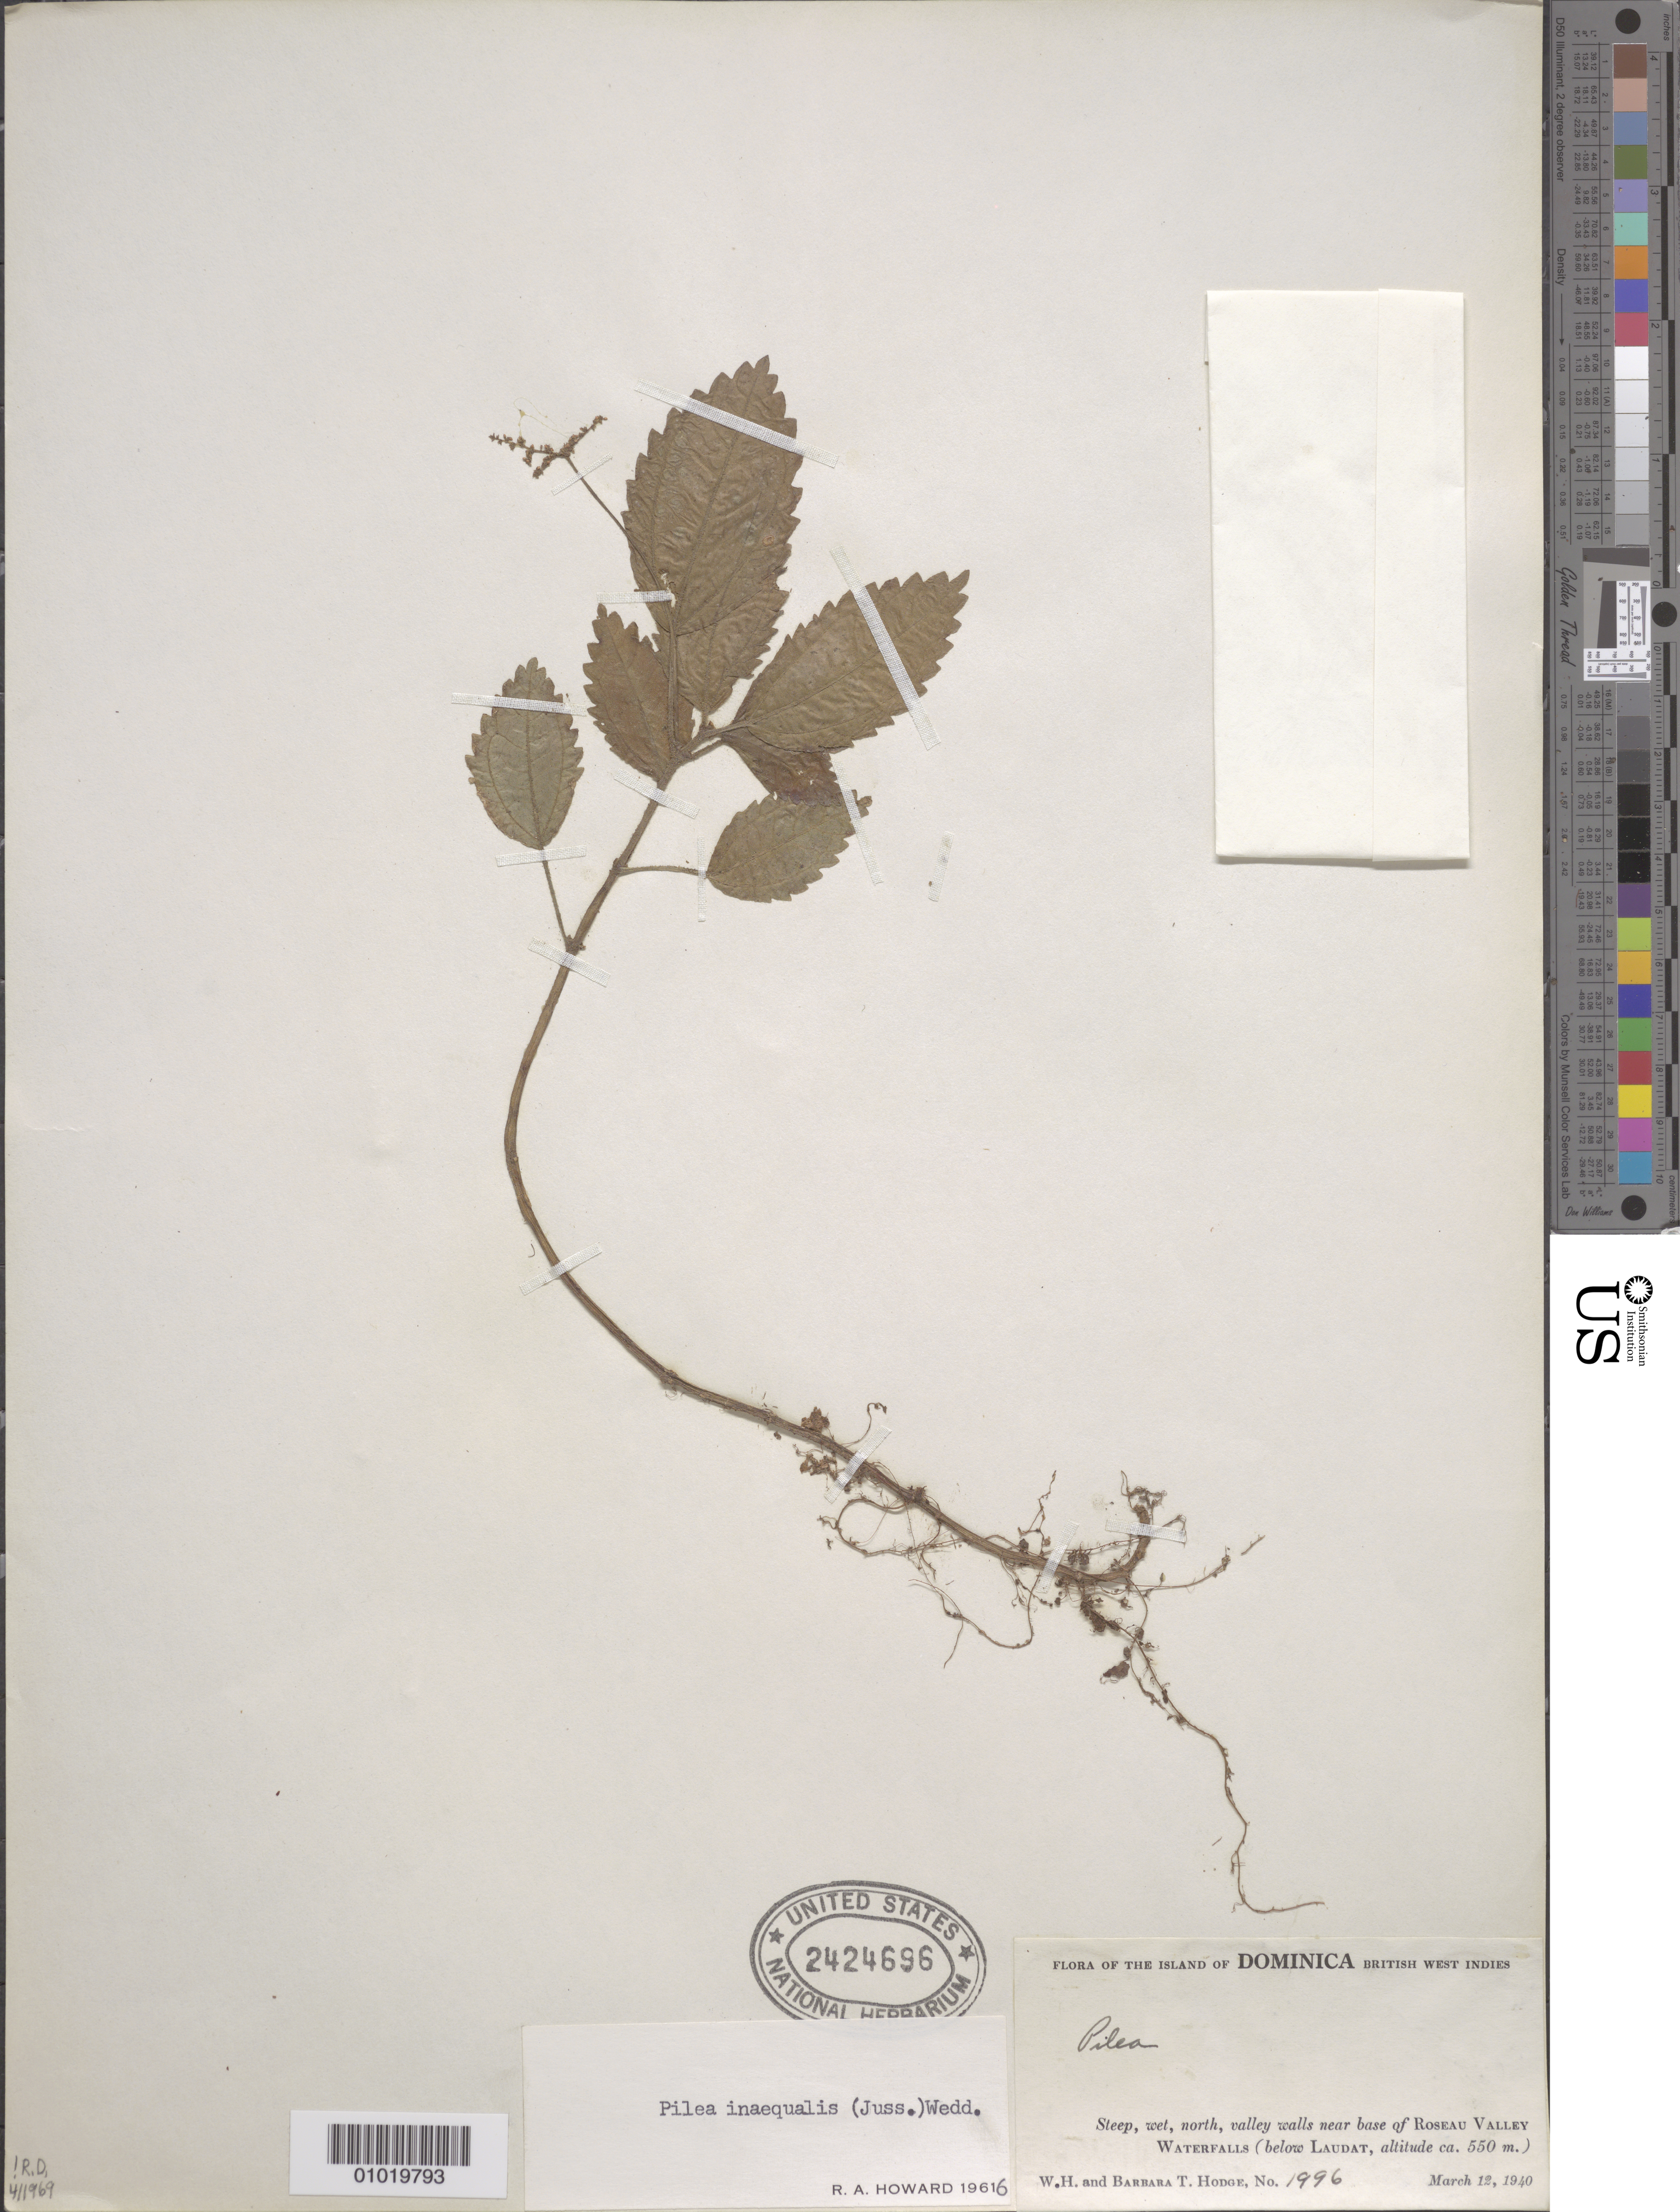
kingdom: Plantae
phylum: Tracheophyta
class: Magnoliopsida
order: Rosales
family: Urticaceae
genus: Pilea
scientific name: Pilea inaequalis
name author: (Juss. ex Poir.) Wedd.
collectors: W. Hodge, W. Hodge & B. Hodge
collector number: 1996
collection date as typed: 12 Mar 1940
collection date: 1940-03-12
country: Dominica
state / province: St. George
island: Dominica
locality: Steep, wet, north, valley walls near base of Roseau Valley Waterfalls (below Laudat)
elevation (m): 550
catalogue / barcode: US 2424696